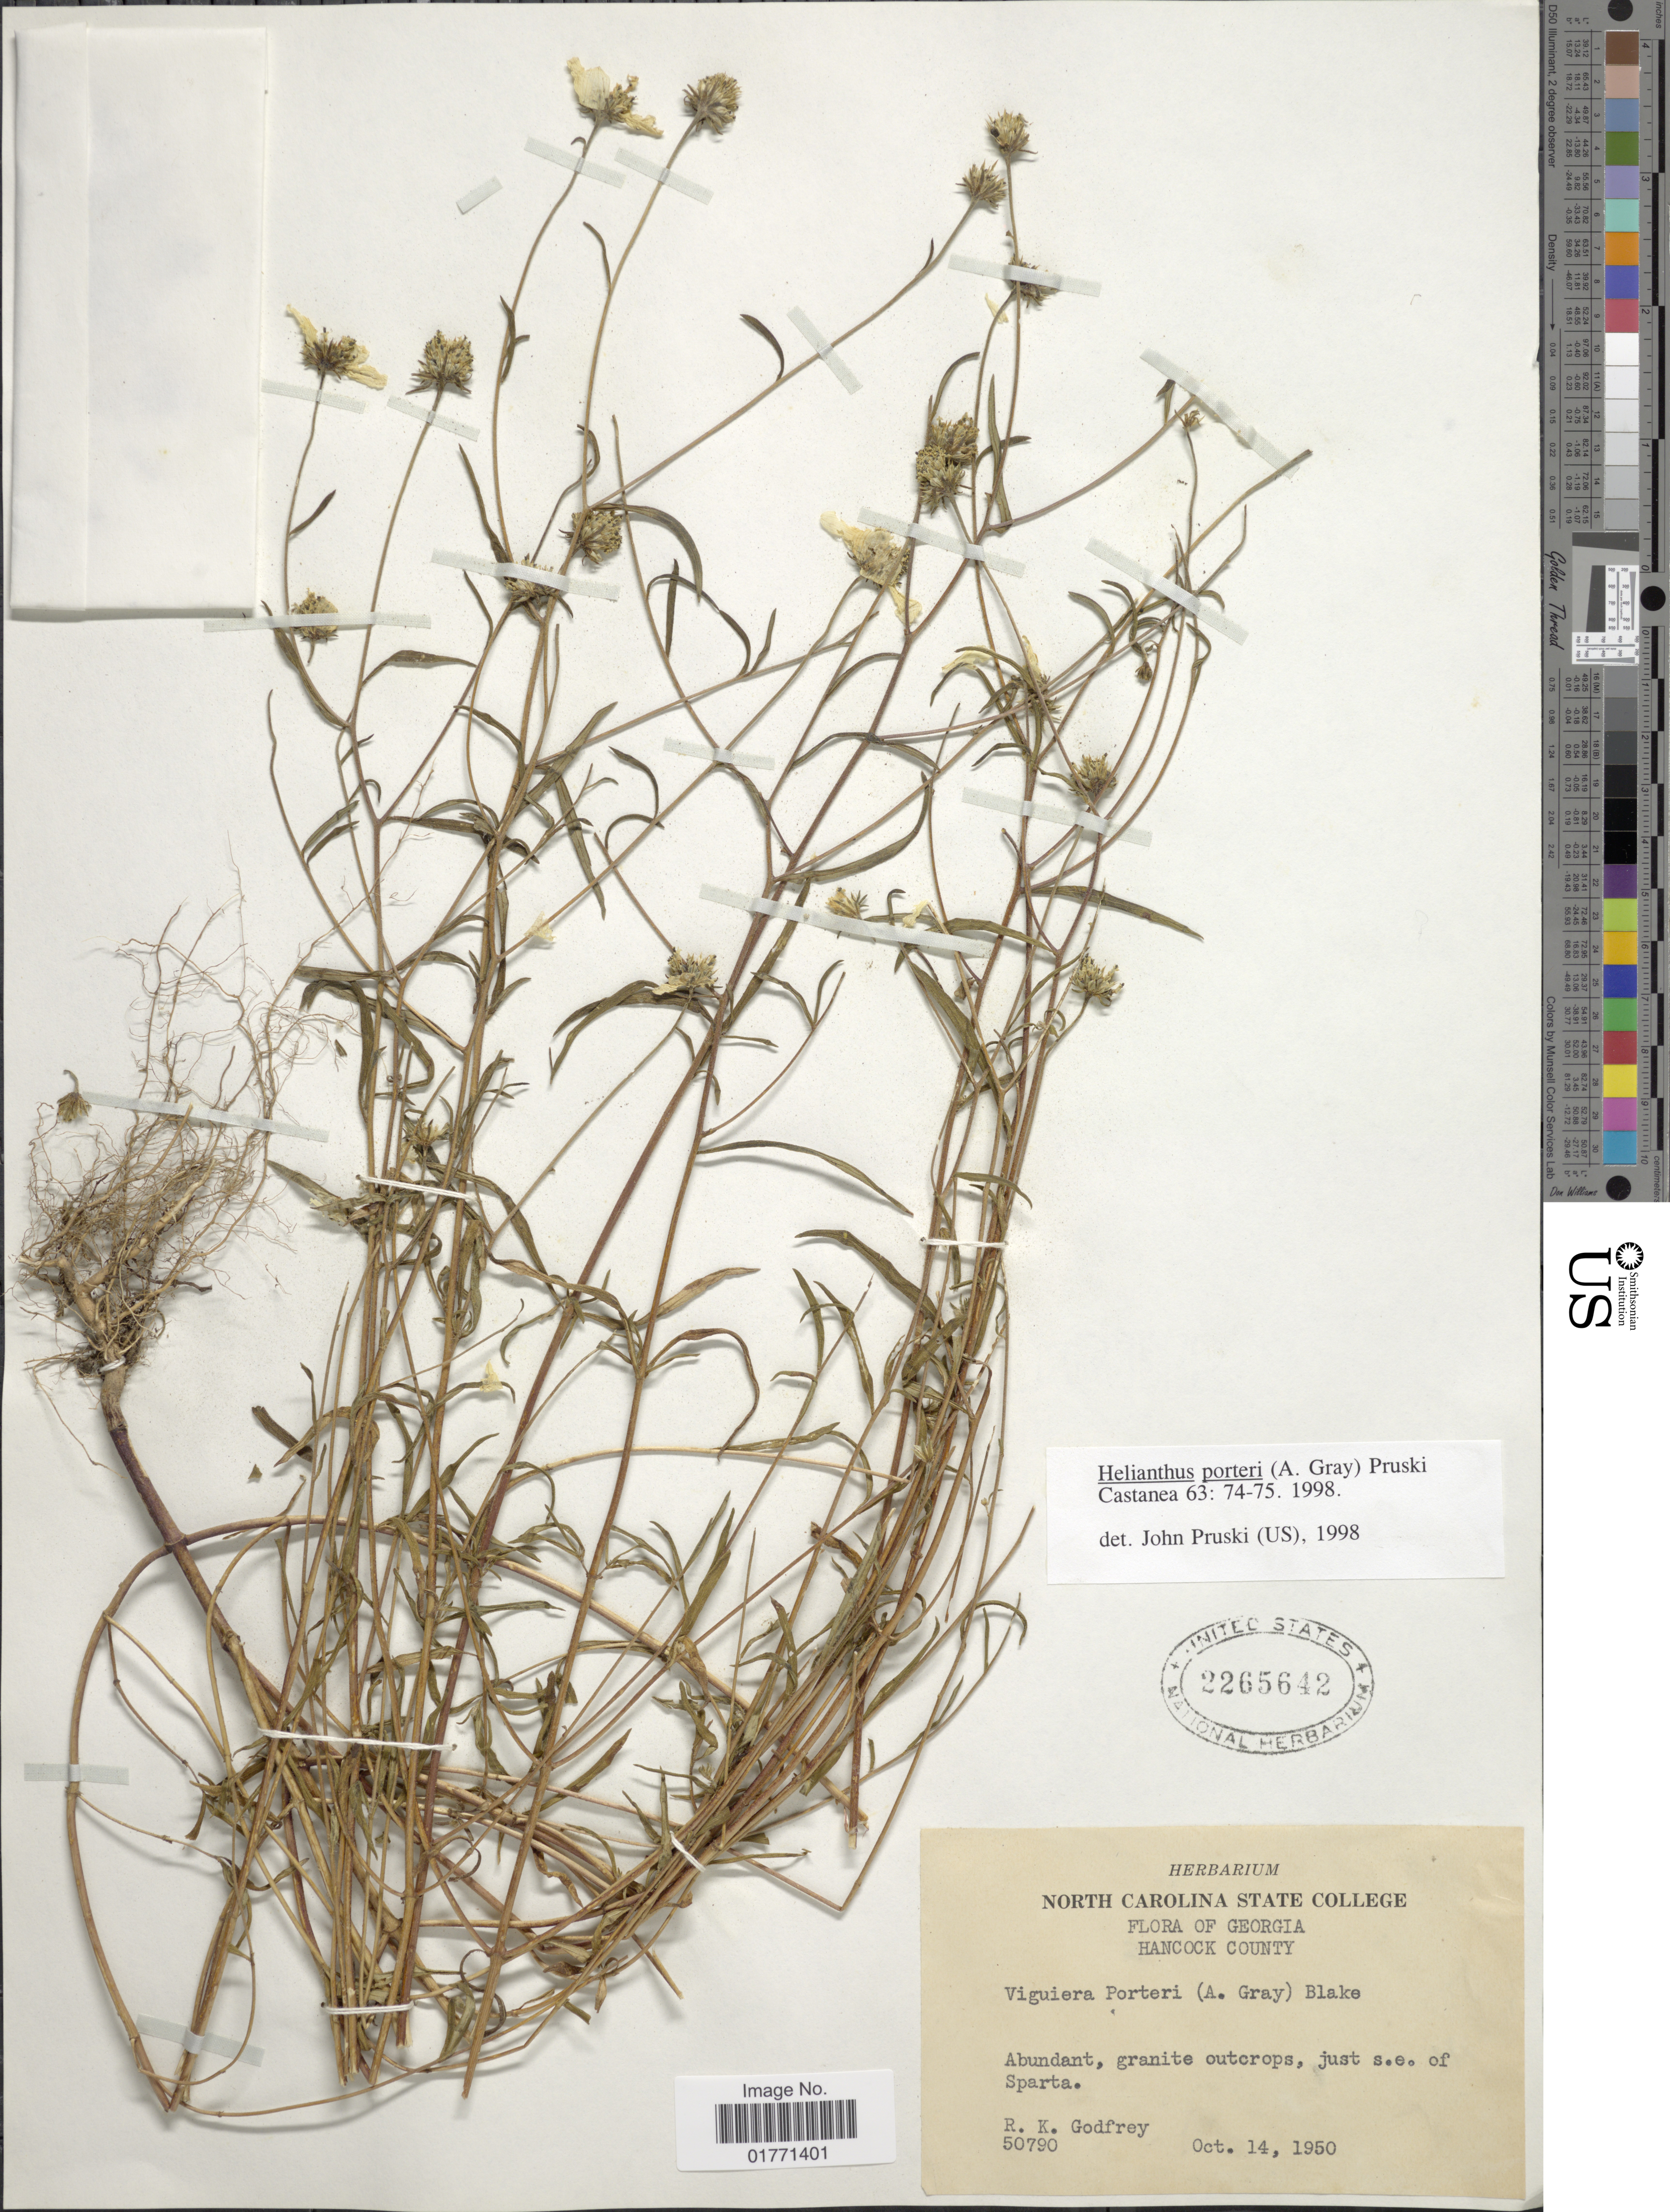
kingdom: Plantae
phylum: Tracheophyta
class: Magnoliopsida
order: Asterales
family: Asteraceae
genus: Helianthus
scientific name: Helianthus porteri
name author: (A. Gray) Pruski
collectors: R. K. Godfrey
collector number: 50790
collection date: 1950-10-14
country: United States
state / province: Georgia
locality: Hancock County, granite outcrops, just s.e. of Sparta.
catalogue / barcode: US 2265642